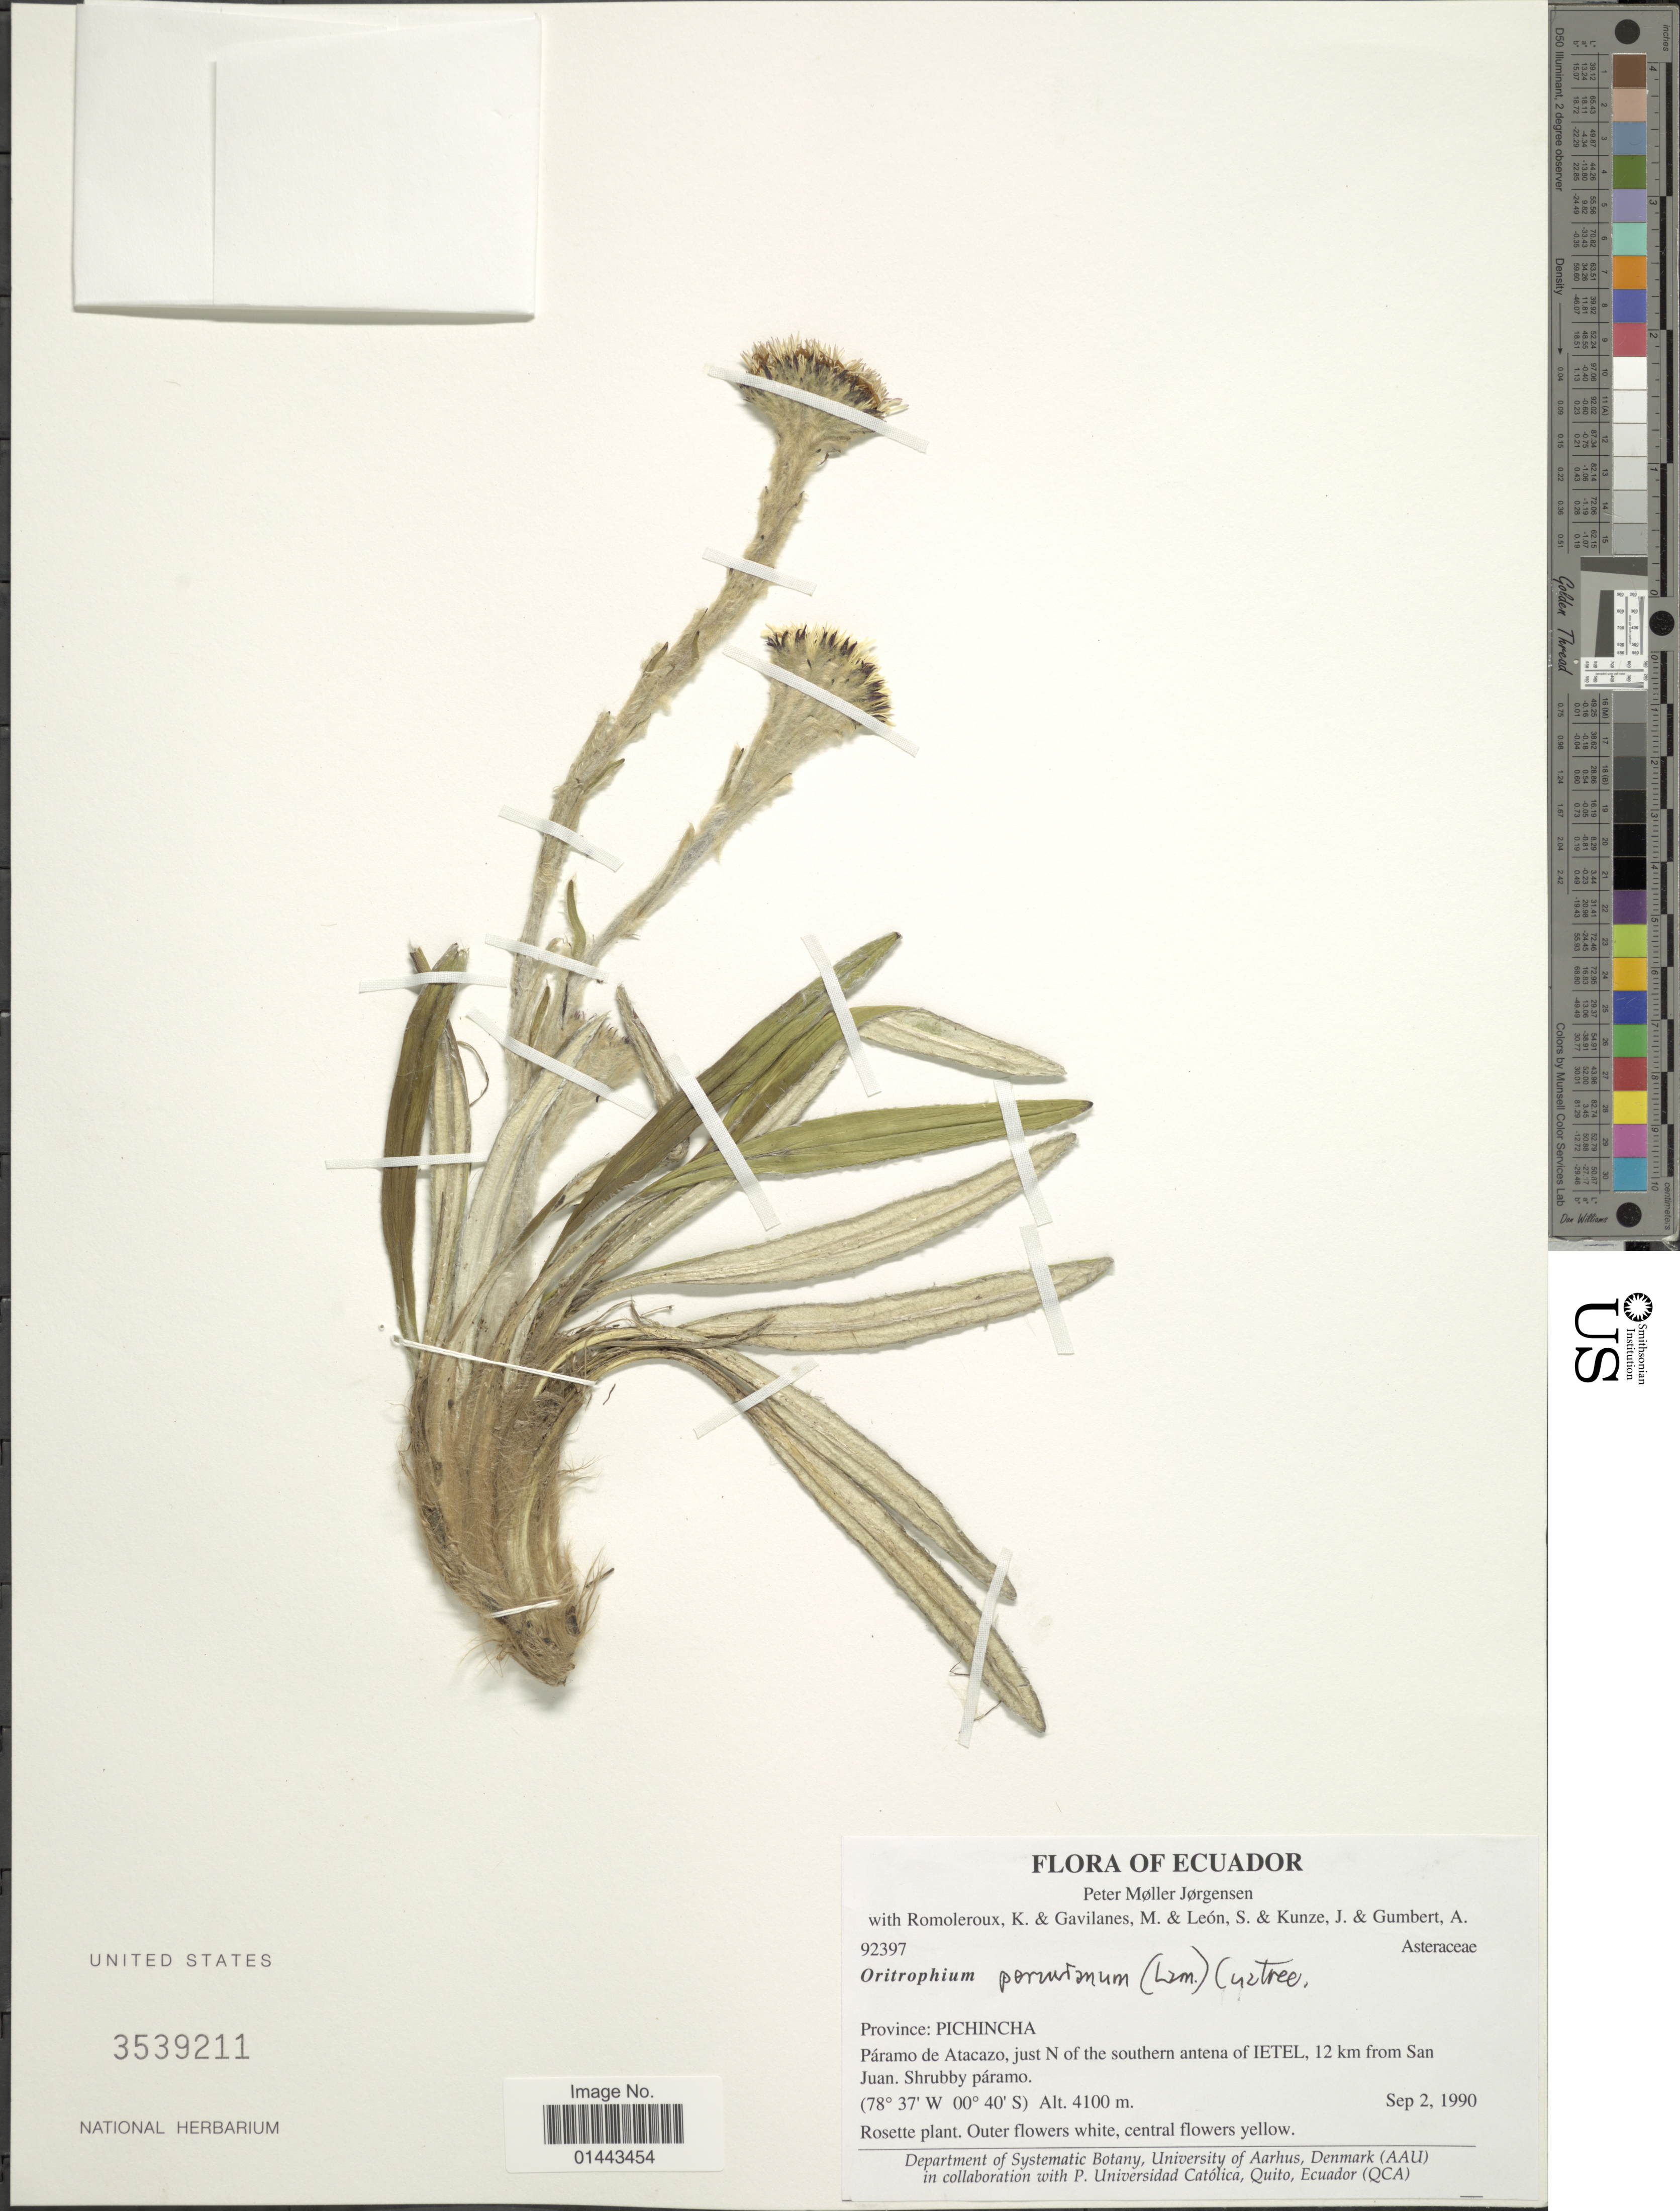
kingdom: Plantae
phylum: Tracheophyta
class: Magnoliopsida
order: Asterales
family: Asteraceae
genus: Oritrophium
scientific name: Oritrophium peruvianum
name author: (Lam.) Cuatrec.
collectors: P. M. Jørgensen, K. Romoleroux, M. Gavilanes, S. León & et al.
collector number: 92397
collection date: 1990-09-02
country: Ecuador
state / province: Pichincha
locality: Paramo de Atacazo, just N of the southern antena of Ietel, 12 km from San Juan.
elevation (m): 4100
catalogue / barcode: US 3539211